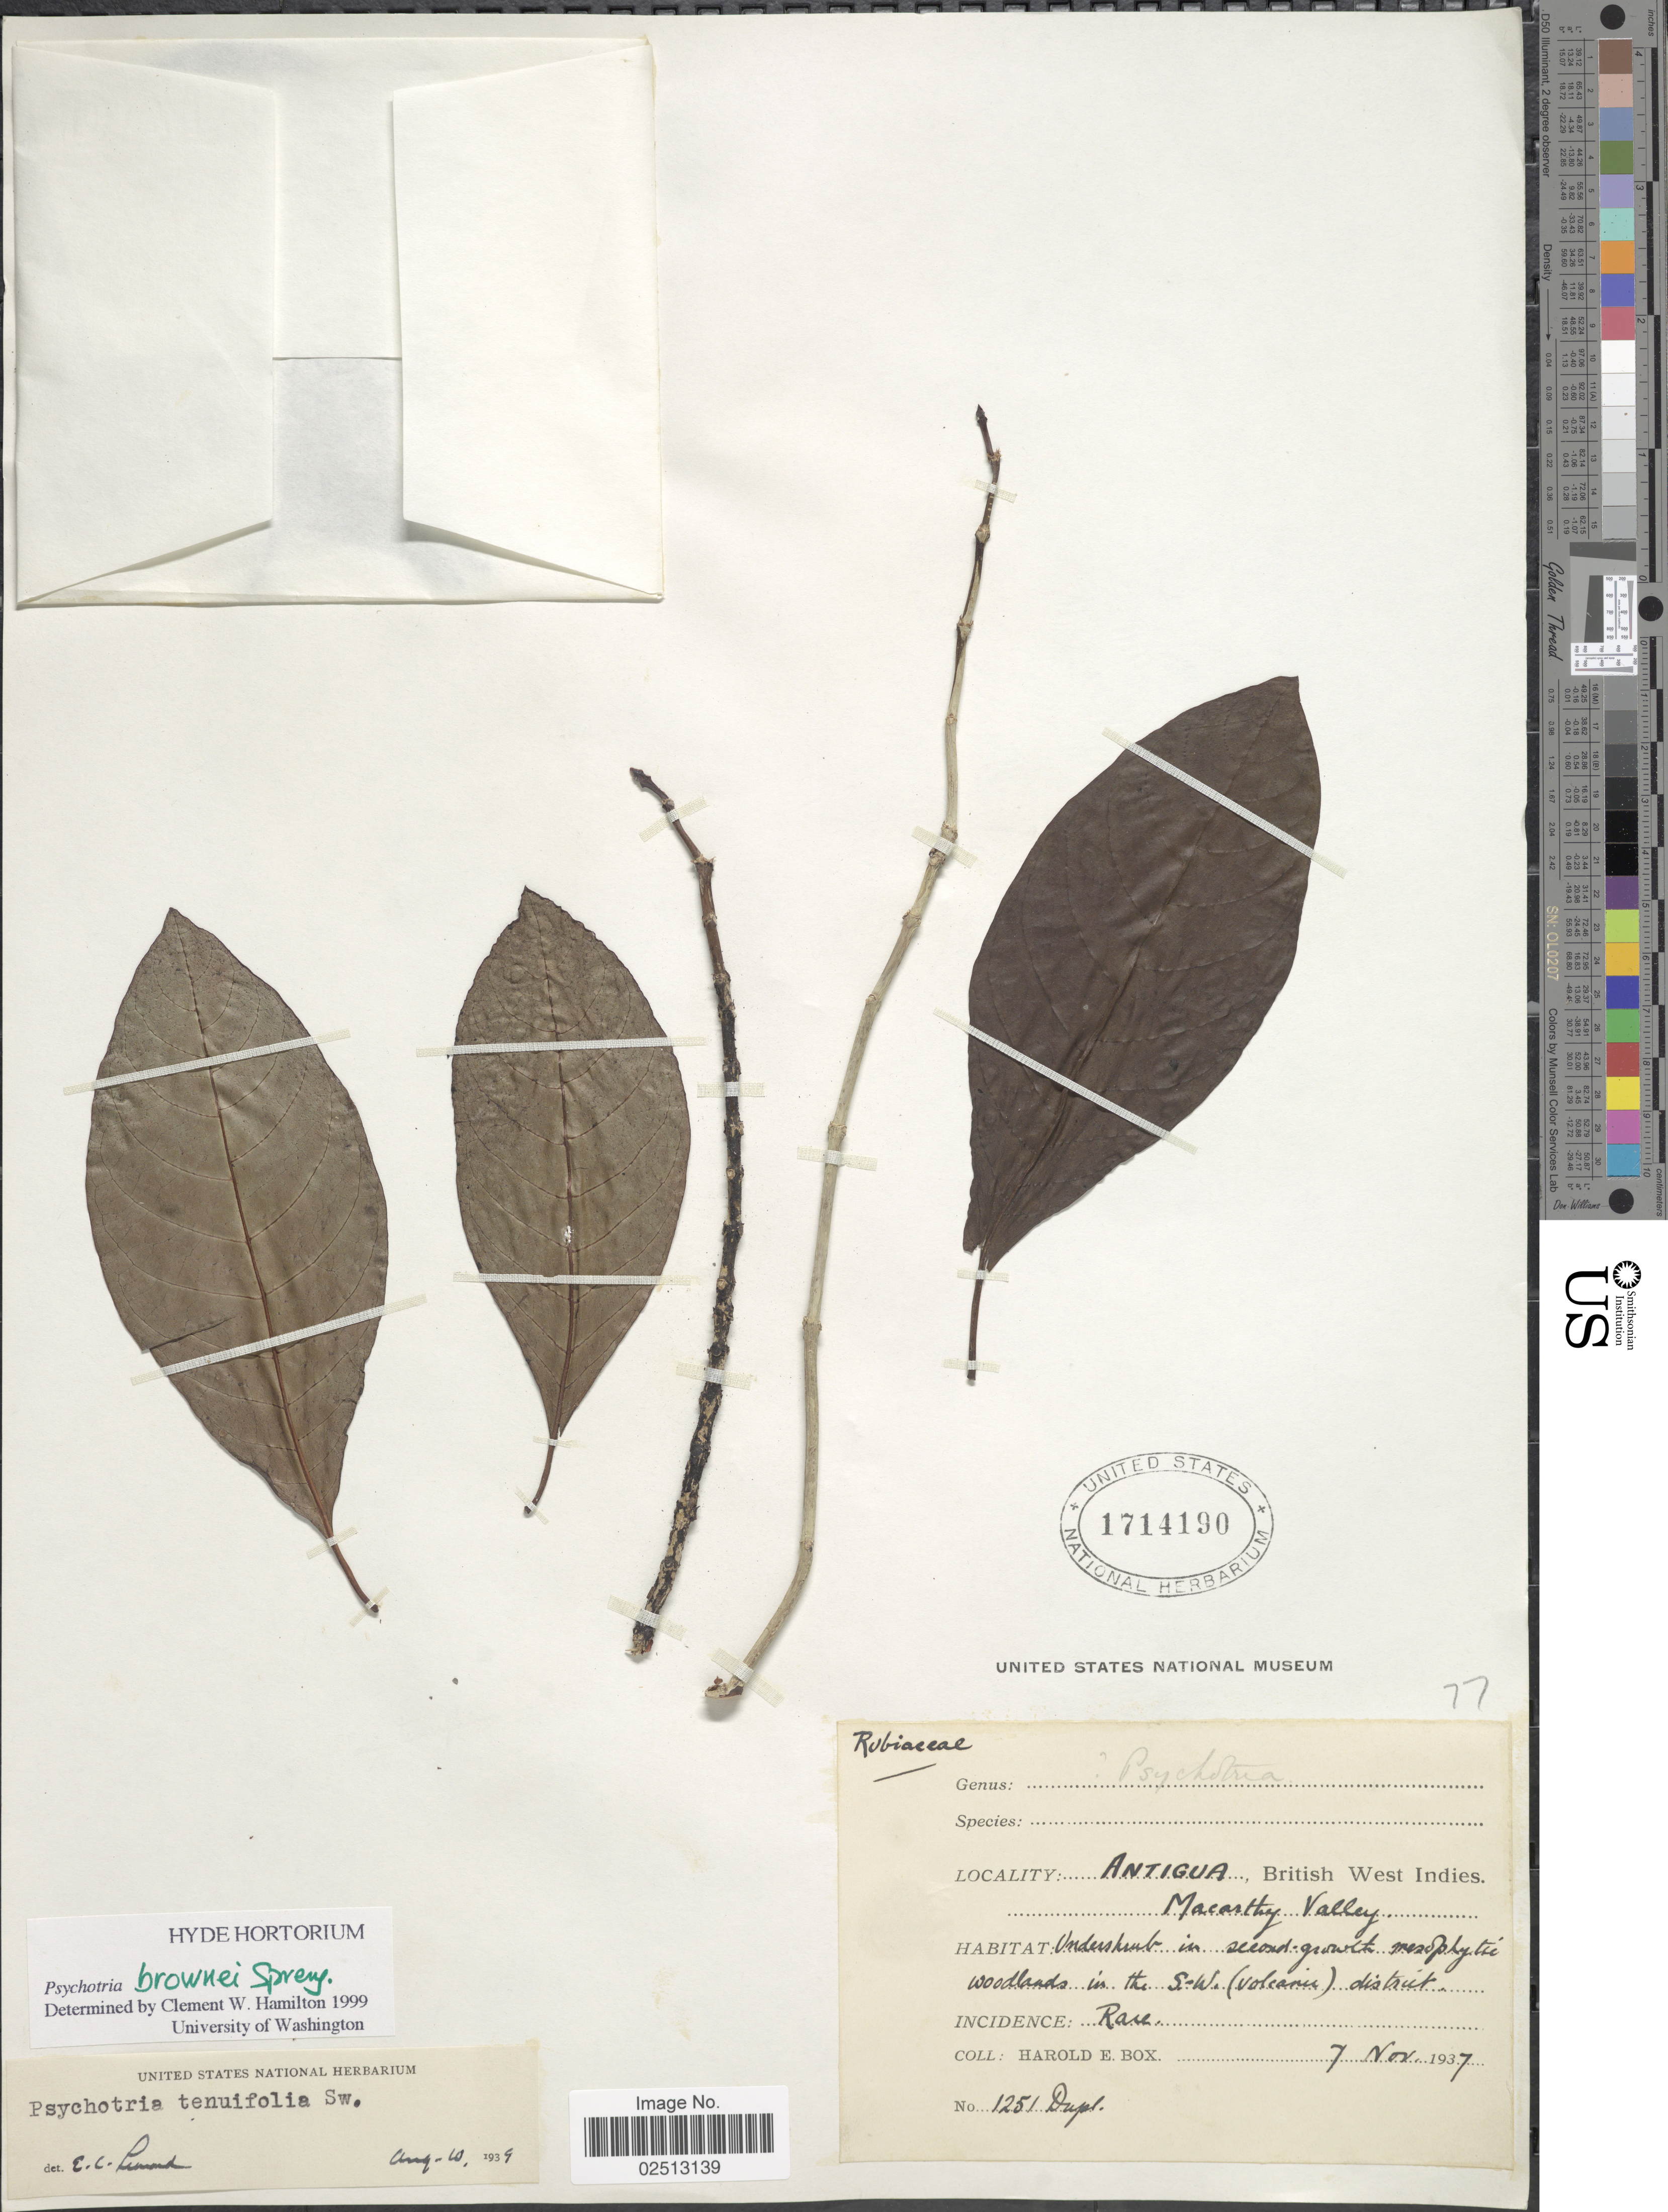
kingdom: Plantae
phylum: Tracheophyta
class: Magnoliopsida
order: Gentianales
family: Rubiaceae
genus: Psychotria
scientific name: Psychotria brownei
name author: Spreng.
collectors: H. E. Box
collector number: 1251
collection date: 1937-11-07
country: Antigua and Barbuda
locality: Antigua, British West Indies, Macarthy Valley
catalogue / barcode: US 1714190